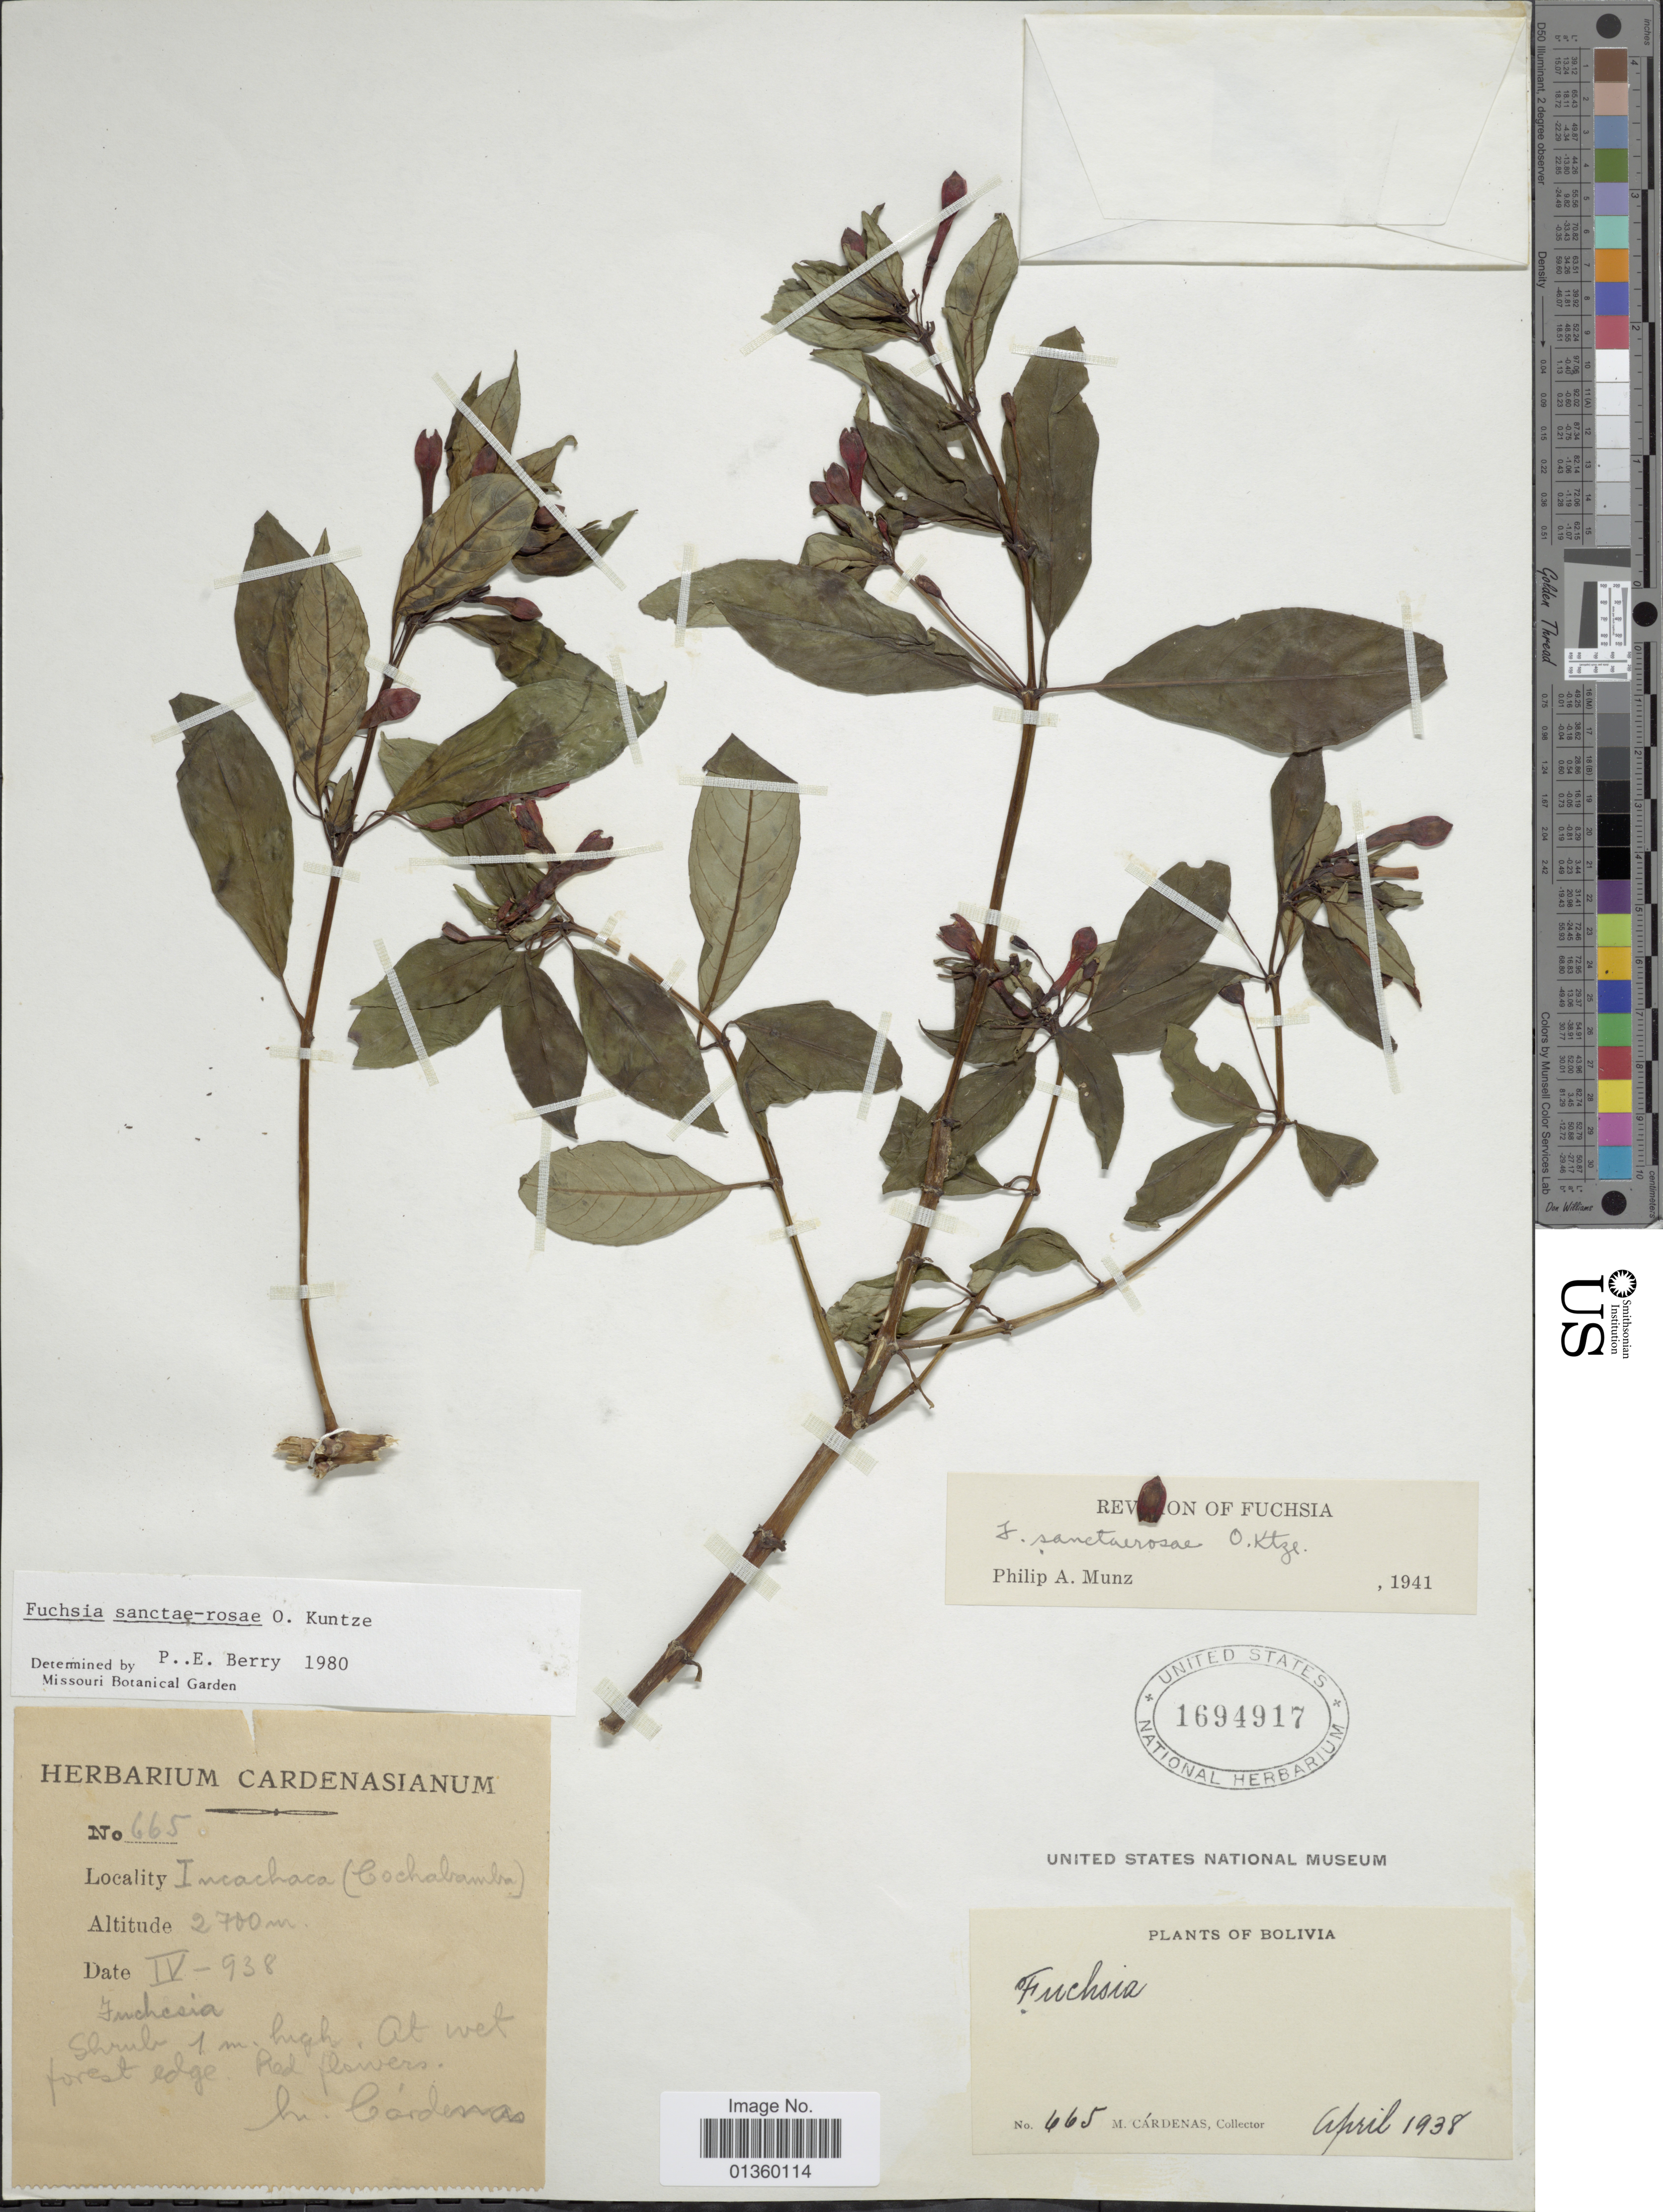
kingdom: Plantae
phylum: Tracheophyta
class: Magnoliopsida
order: Myrtales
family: Onagraceae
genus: Fuchsia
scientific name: Fuchsia sanctae-rosae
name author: Kuntze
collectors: M. Cárdenas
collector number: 665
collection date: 1938-04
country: Bolivia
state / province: Cochabamba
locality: Incachaca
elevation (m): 2700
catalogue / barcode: US 1694917